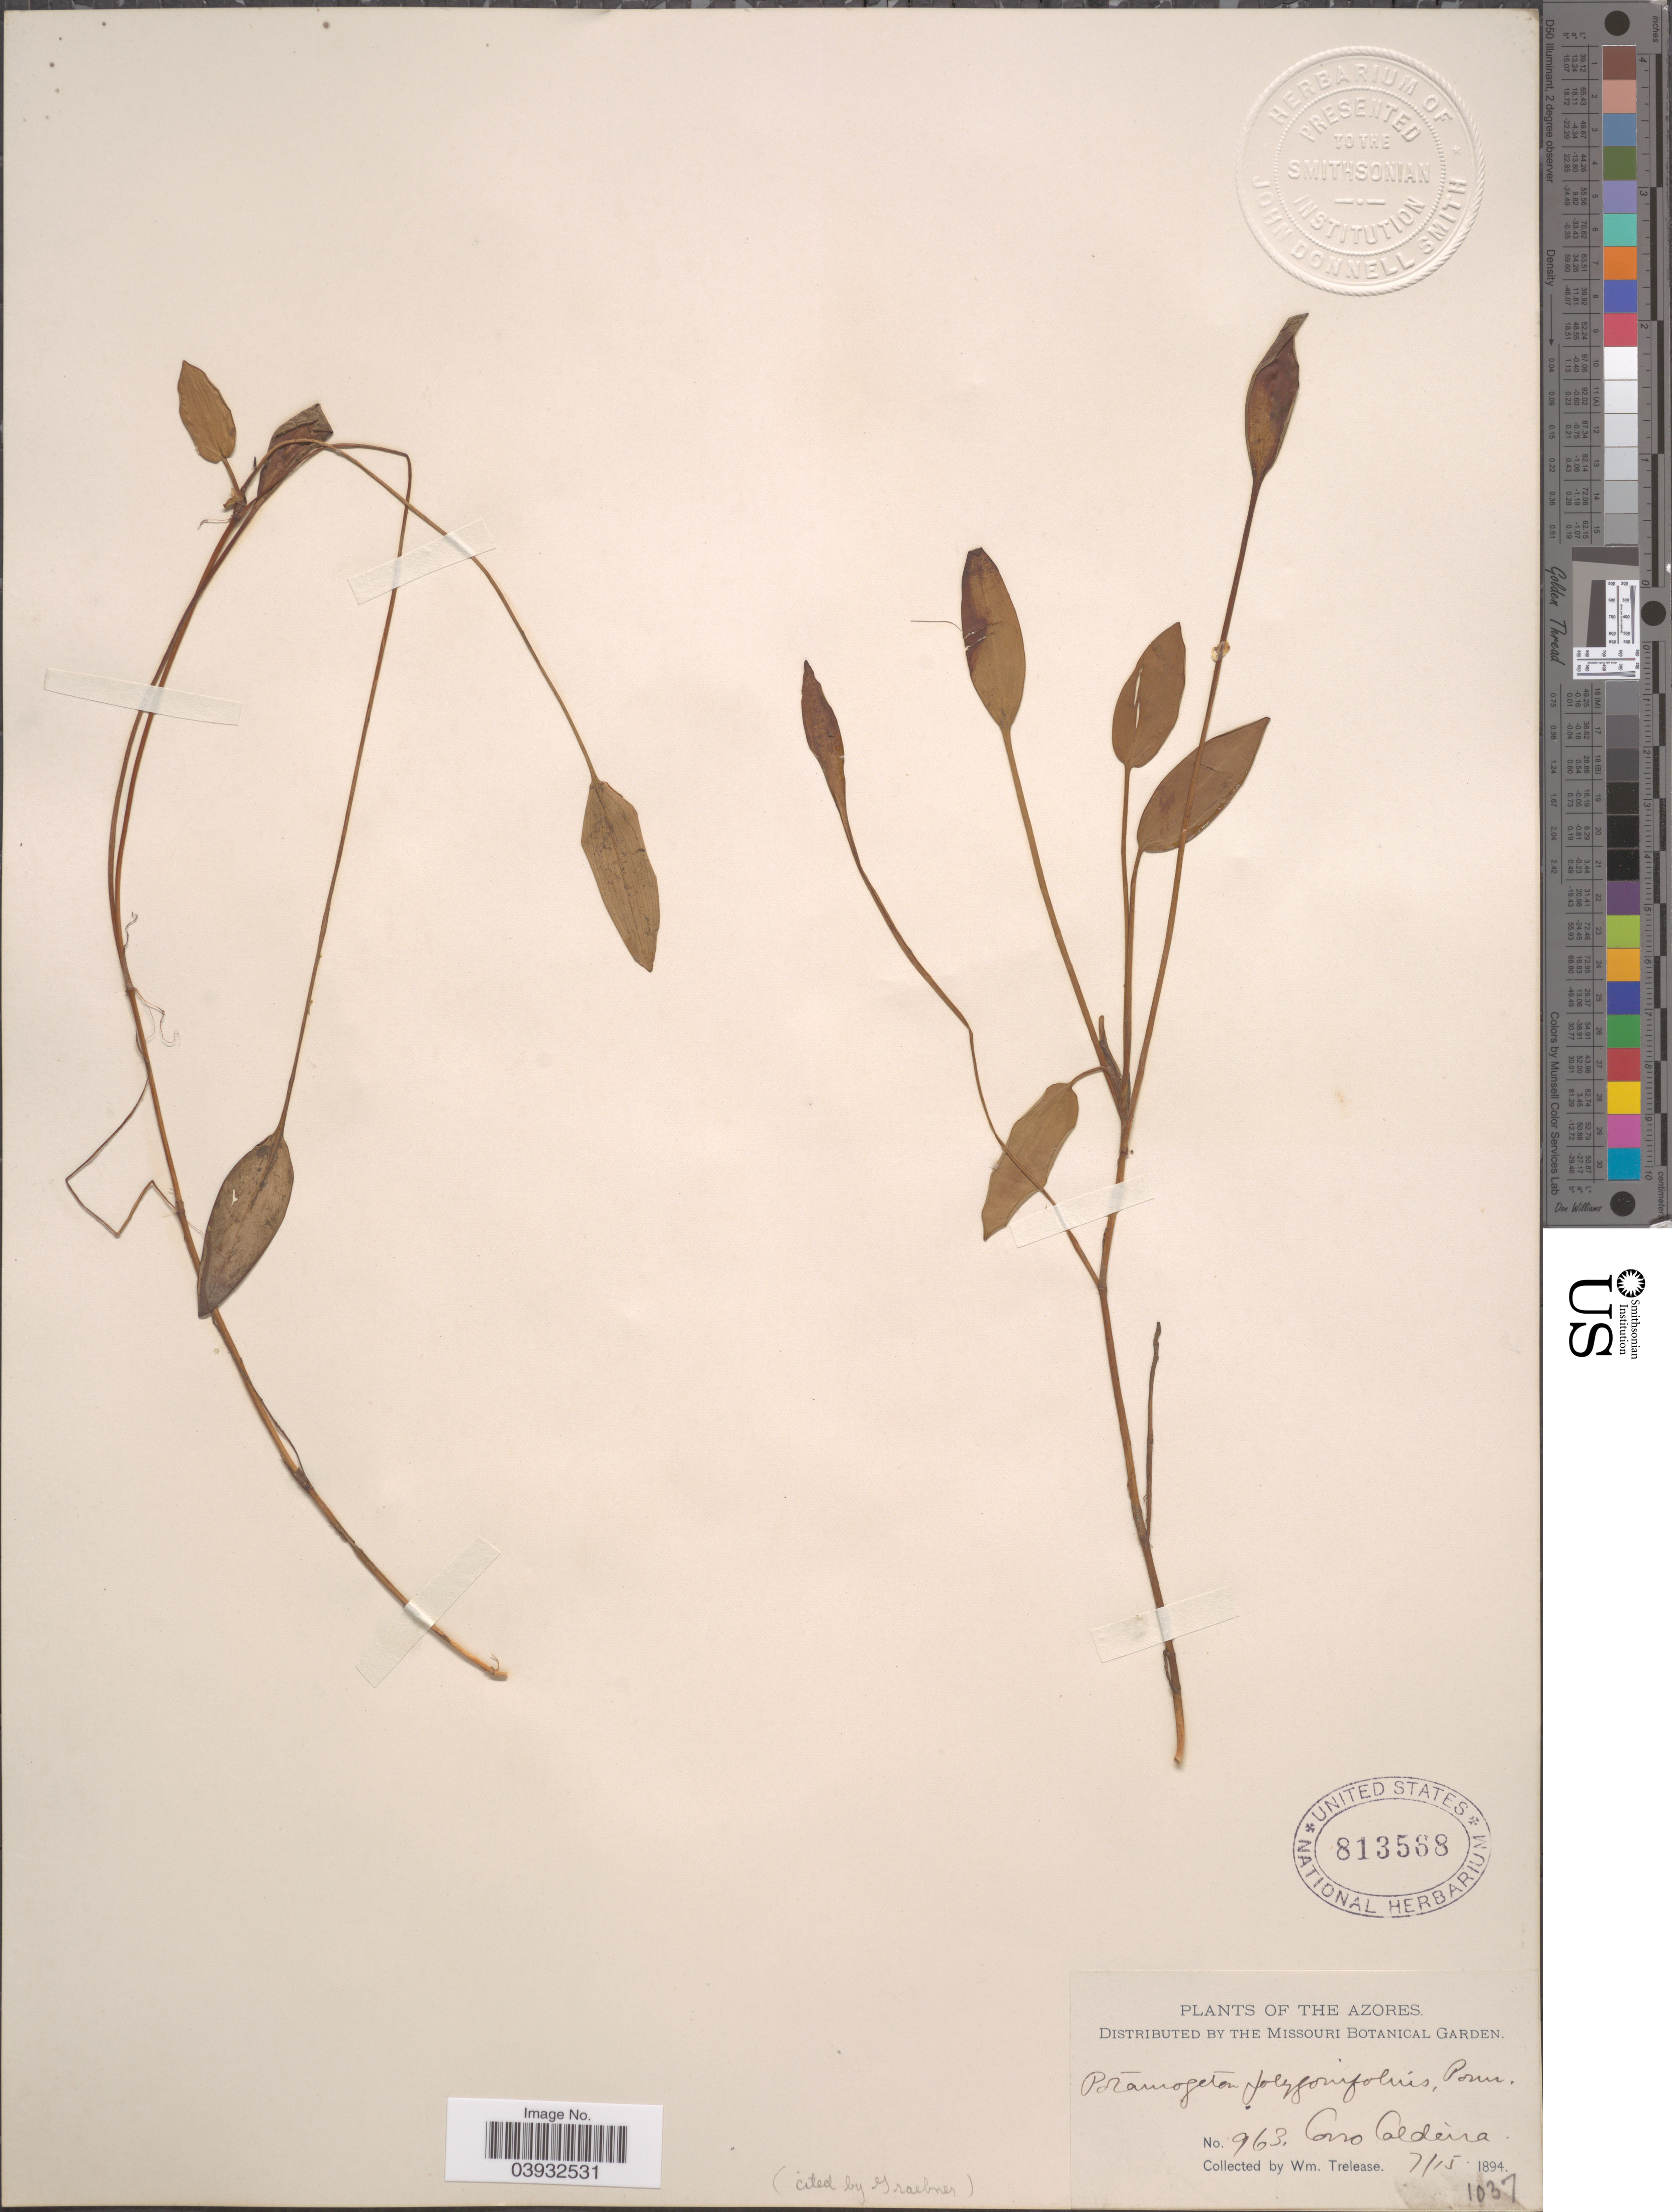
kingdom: Plantae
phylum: Tracheophyta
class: Liliopsida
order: Alismatales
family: Potamogetonaceae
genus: Potamogeton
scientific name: Potamogeton polygonifolius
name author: Pourr.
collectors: W. Trelease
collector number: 963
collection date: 1894-07-15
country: Portugal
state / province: Azores (Aut. Reg.)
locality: Corro Caldeira.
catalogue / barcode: US 813568